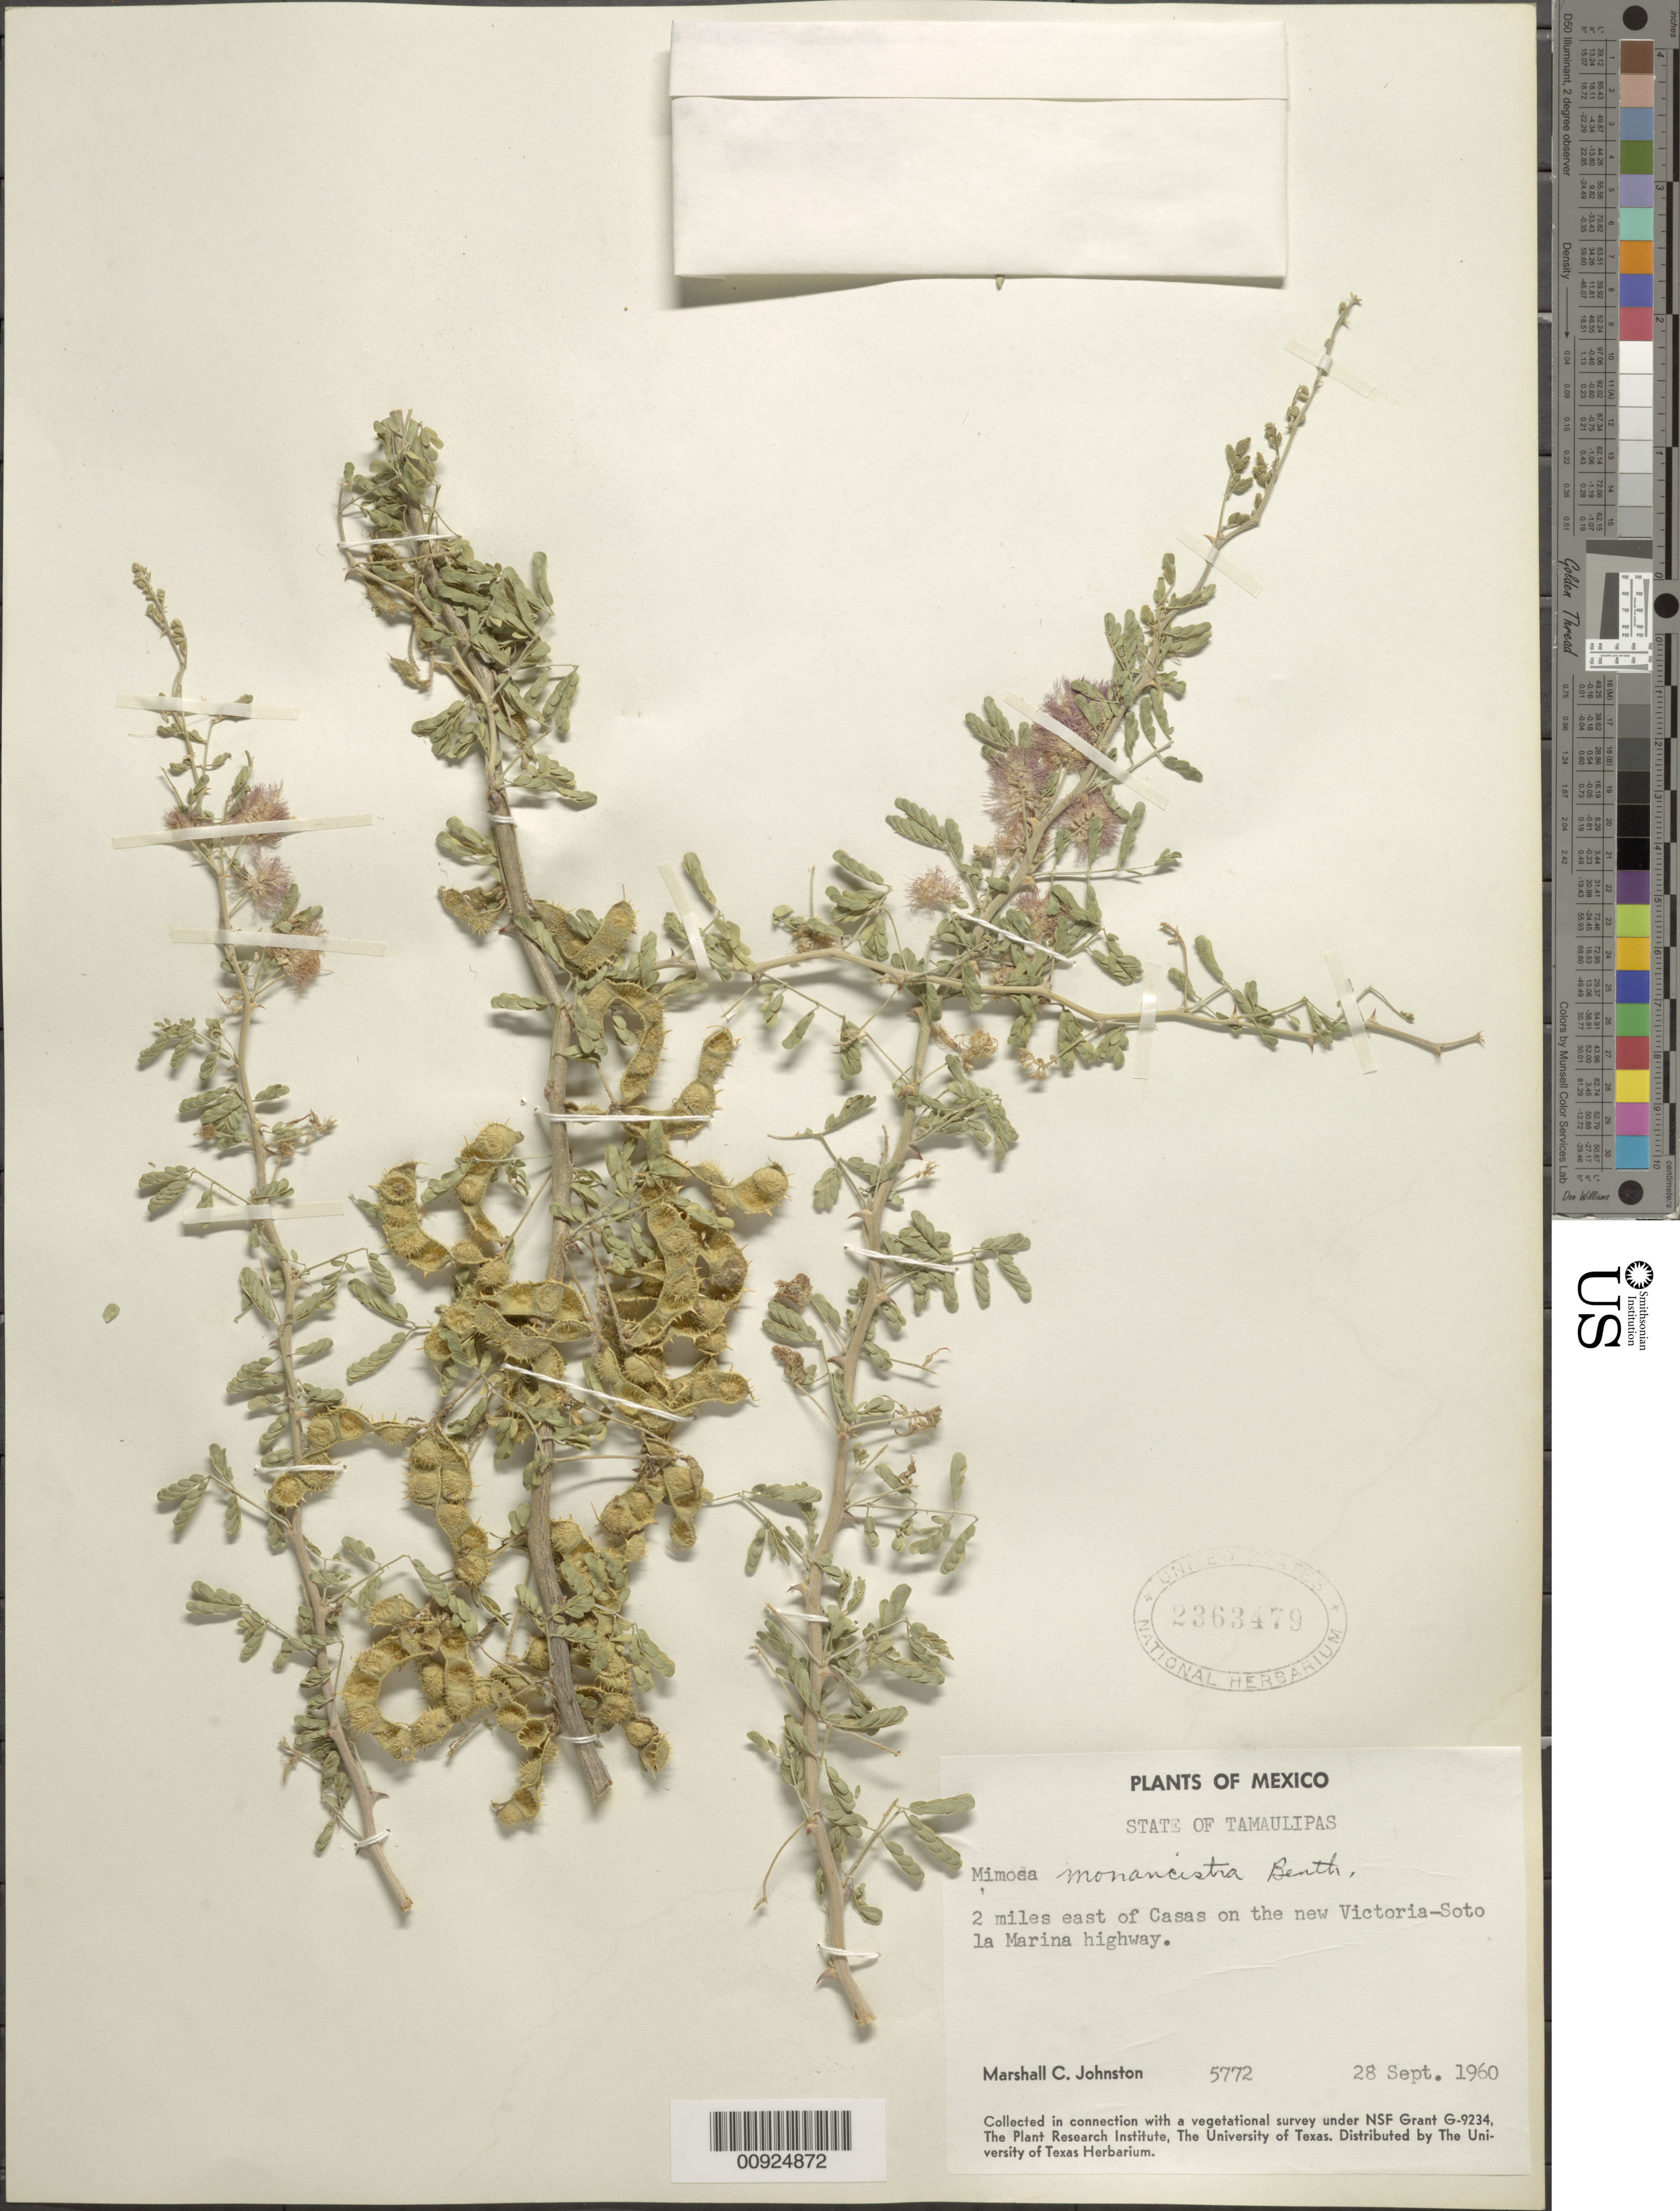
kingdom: Plantae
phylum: Tracheophyta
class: Magnoliopsida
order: Fabales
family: Fabaceae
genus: Mimosa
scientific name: Mimosa monancistra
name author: Benth.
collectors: M. Johnston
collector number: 5772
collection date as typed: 28 Sep 1960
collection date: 1960-09-28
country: Mexico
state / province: Tamaulipas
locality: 2 miles east of Casas on the new Victoria - Soto la Marina highway.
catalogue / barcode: US 2363479